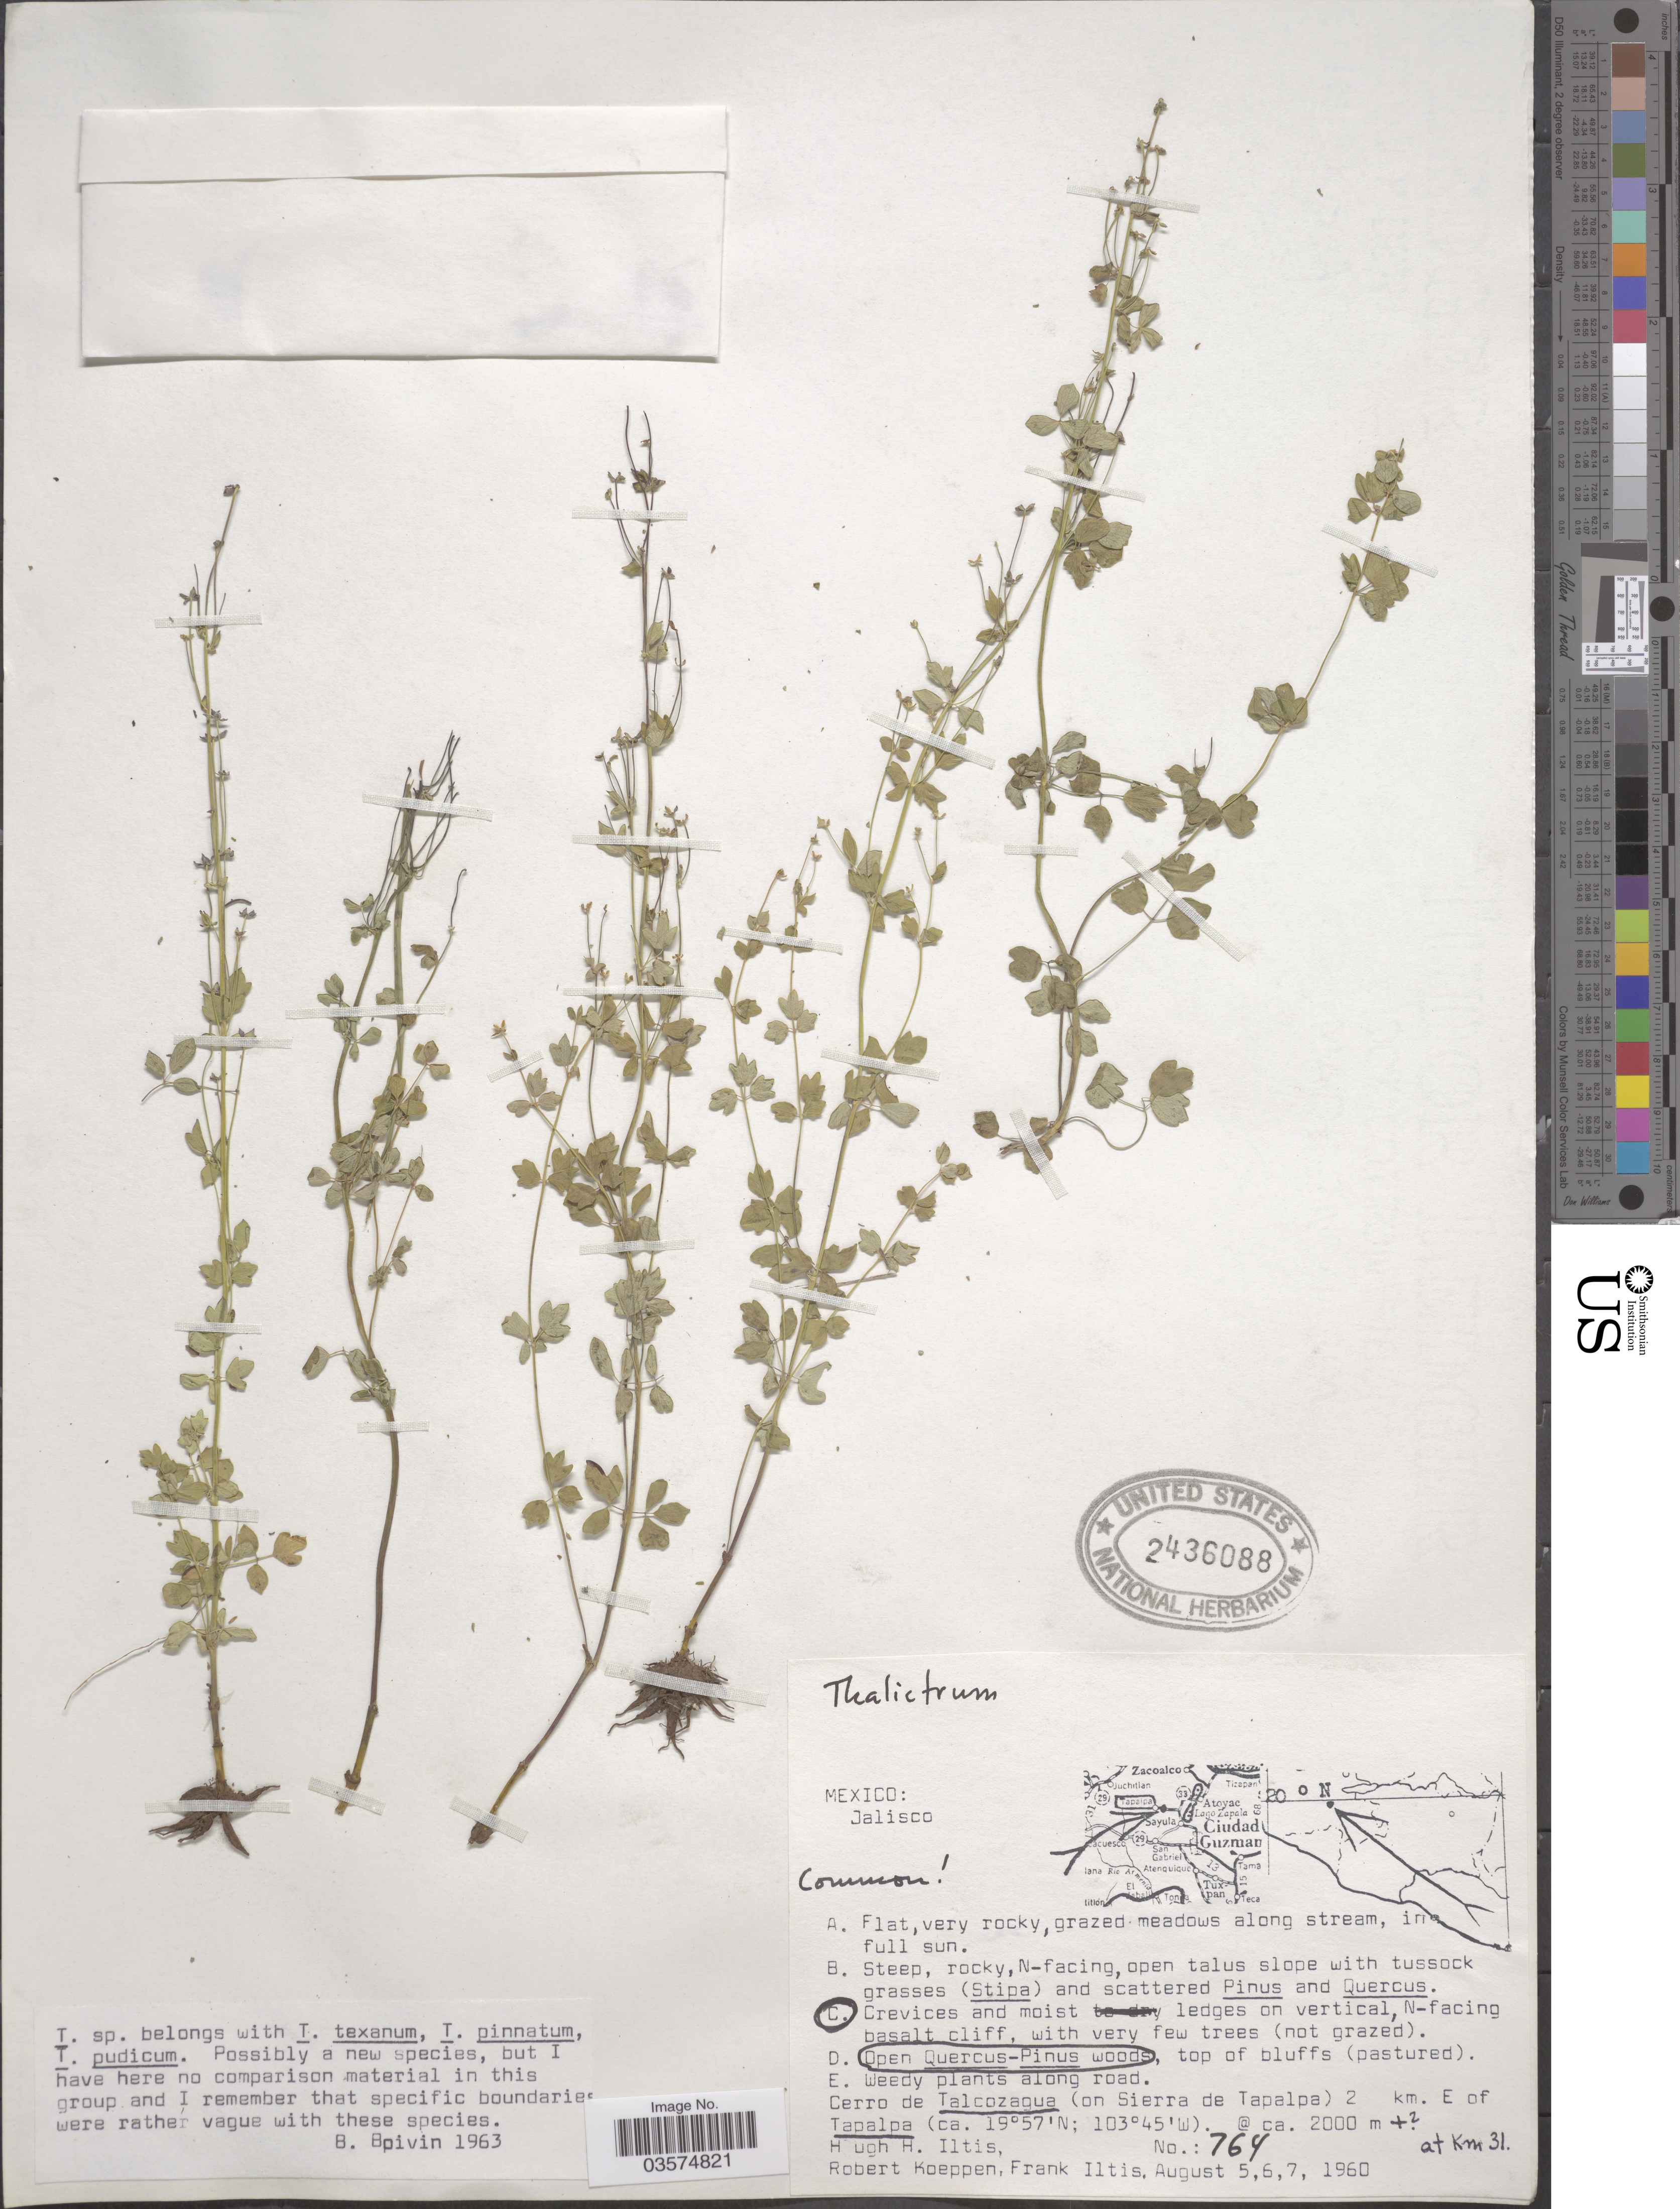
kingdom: Plantae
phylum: Tracheophyta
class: Magnoliopsida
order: Ranunculales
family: Ranunculaceae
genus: Thalictrum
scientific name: Thalictrum pinnatum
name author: S. Watson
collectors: H. H. Iltis, R. C. Koeppen & F. S. Iltis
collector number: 764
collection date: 1960-08-05/1960-08-07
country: Mexico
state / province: Jalisco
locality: Cerro de Talcozagua (on Sierra de Tapalpa) 2 km. E of Tapalpa. At km 31.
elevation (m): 2000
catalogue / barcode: US 2436088